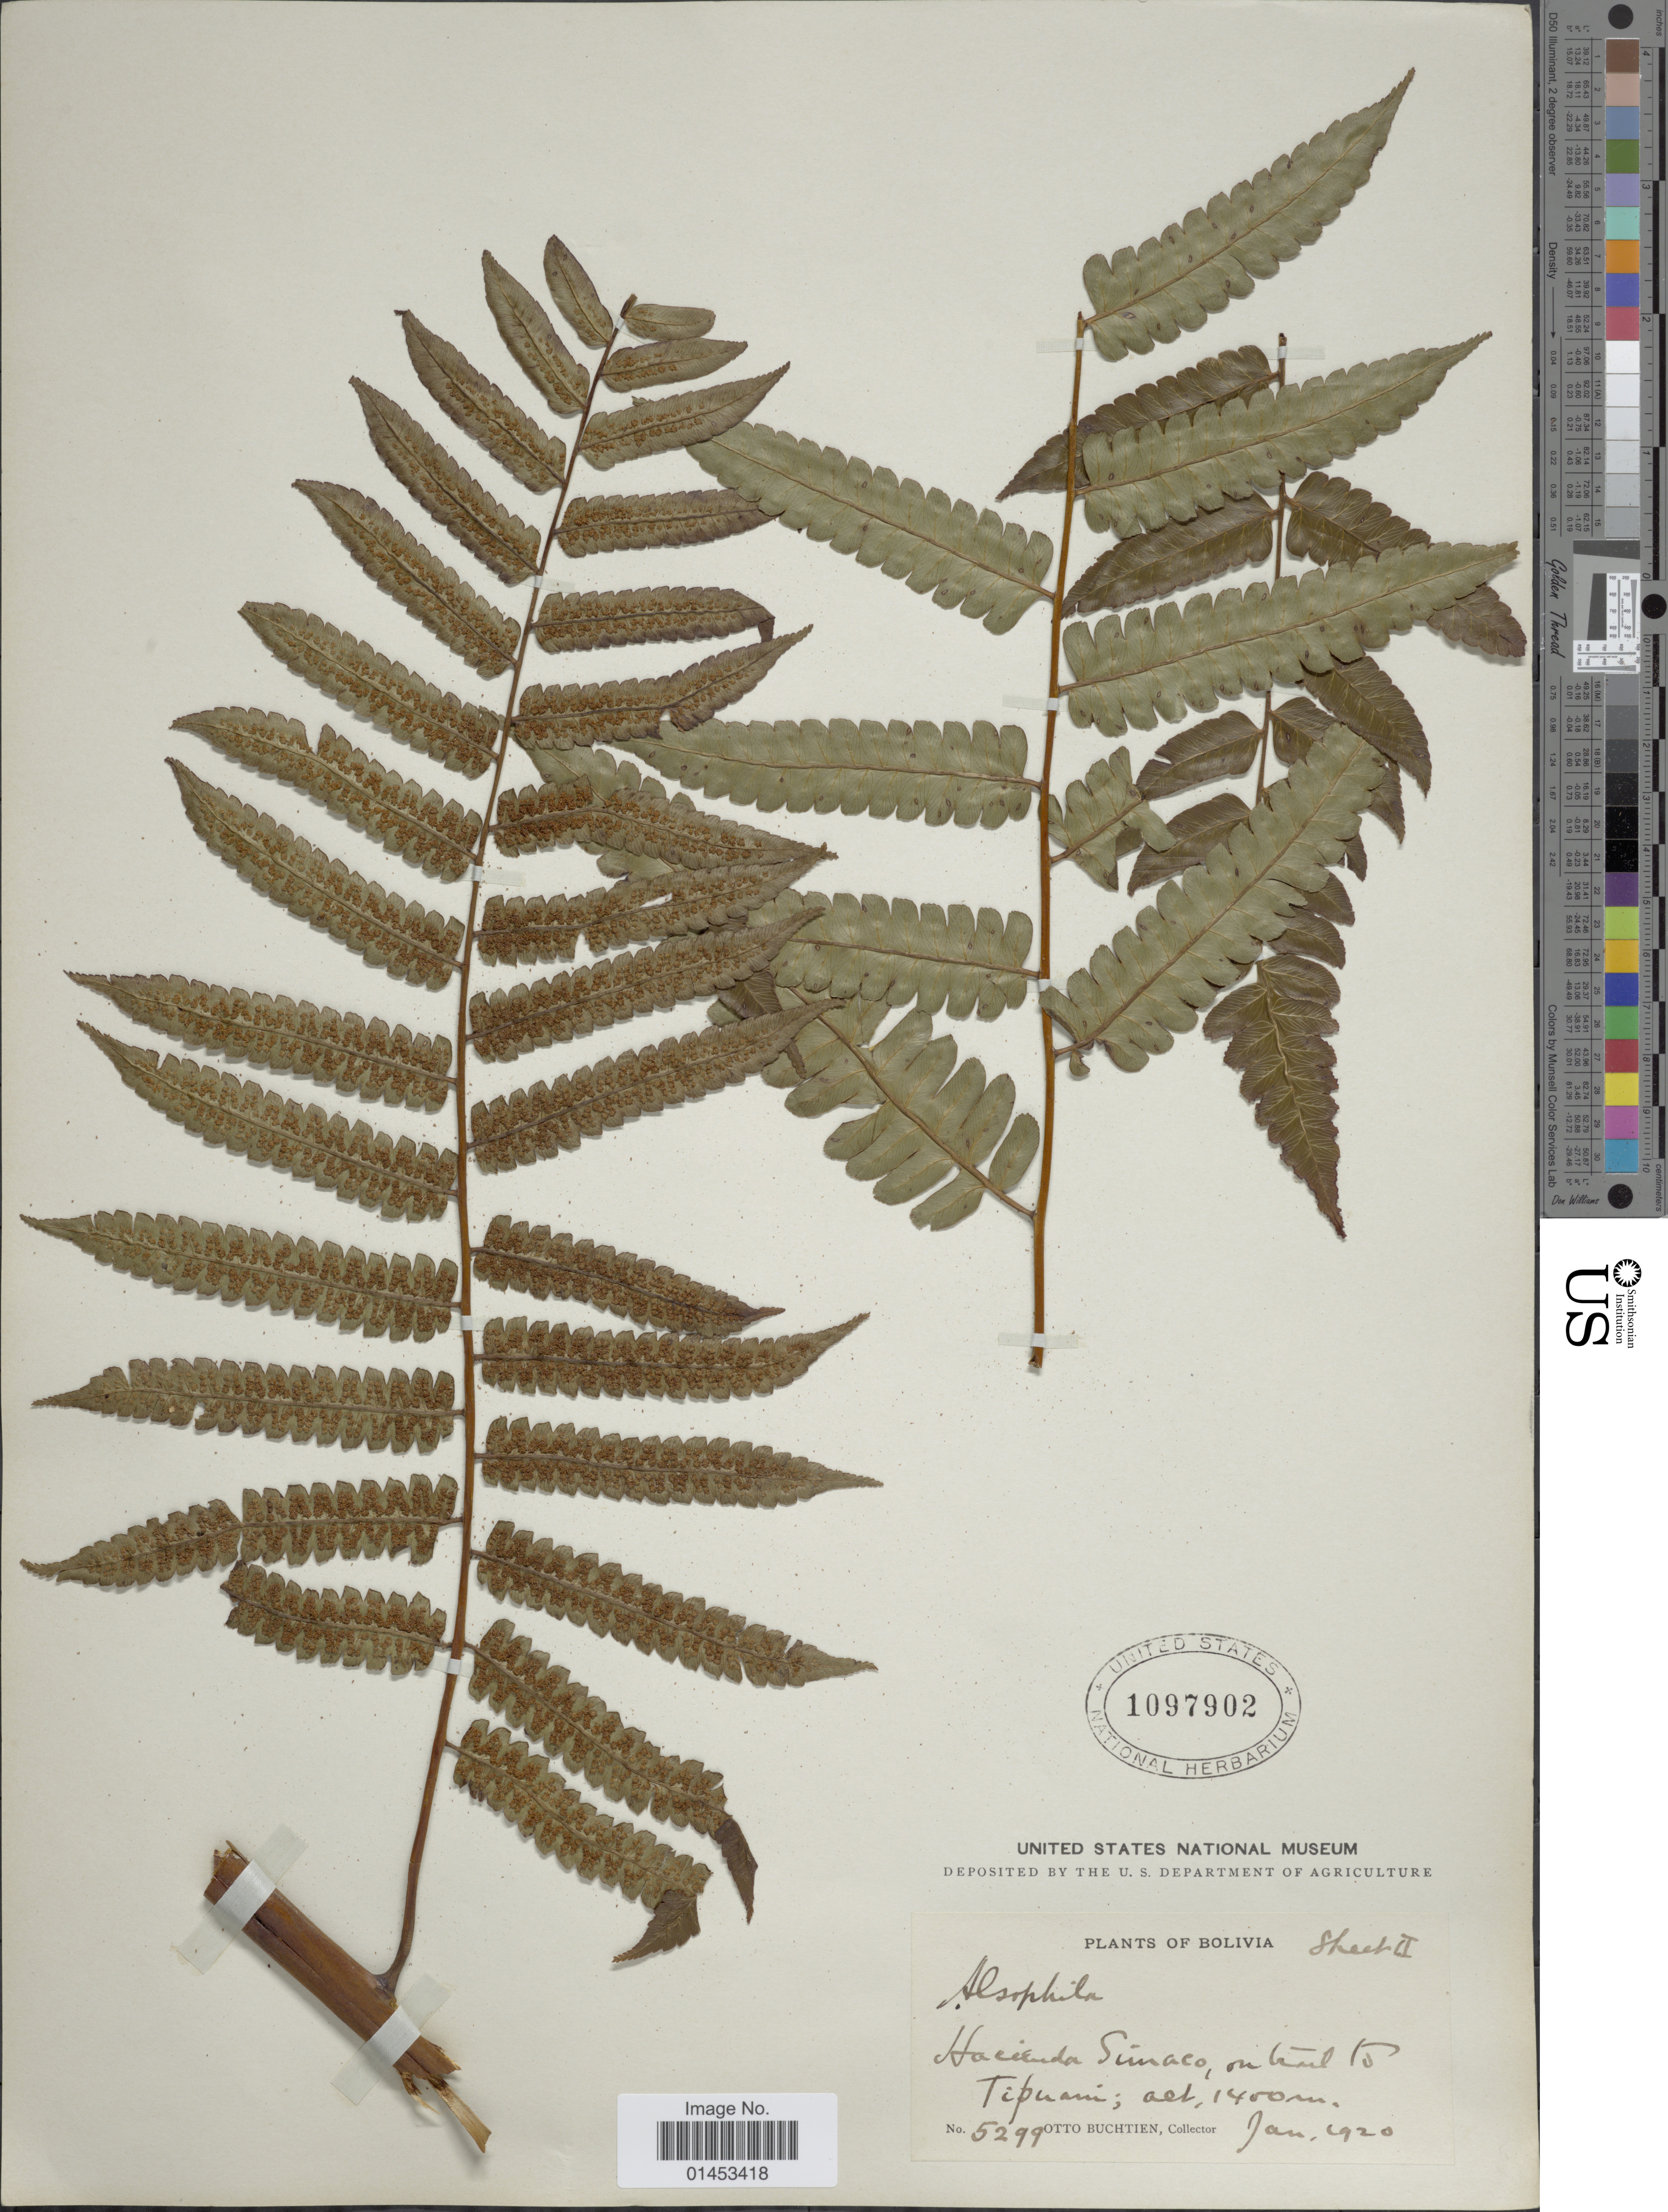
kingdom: Plantae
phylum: Tracheophyta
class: Polypodiopsida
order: Cyatheales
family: Cyatheaceae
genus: Cyathea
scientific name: Cyathea sp.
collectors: O. Buchtien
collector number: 5299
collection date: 1920-01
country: Bolivia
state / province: La Paz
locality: Hacienda Simaco, on trail to Tipuani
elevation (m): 1400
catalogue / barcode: US 1097902